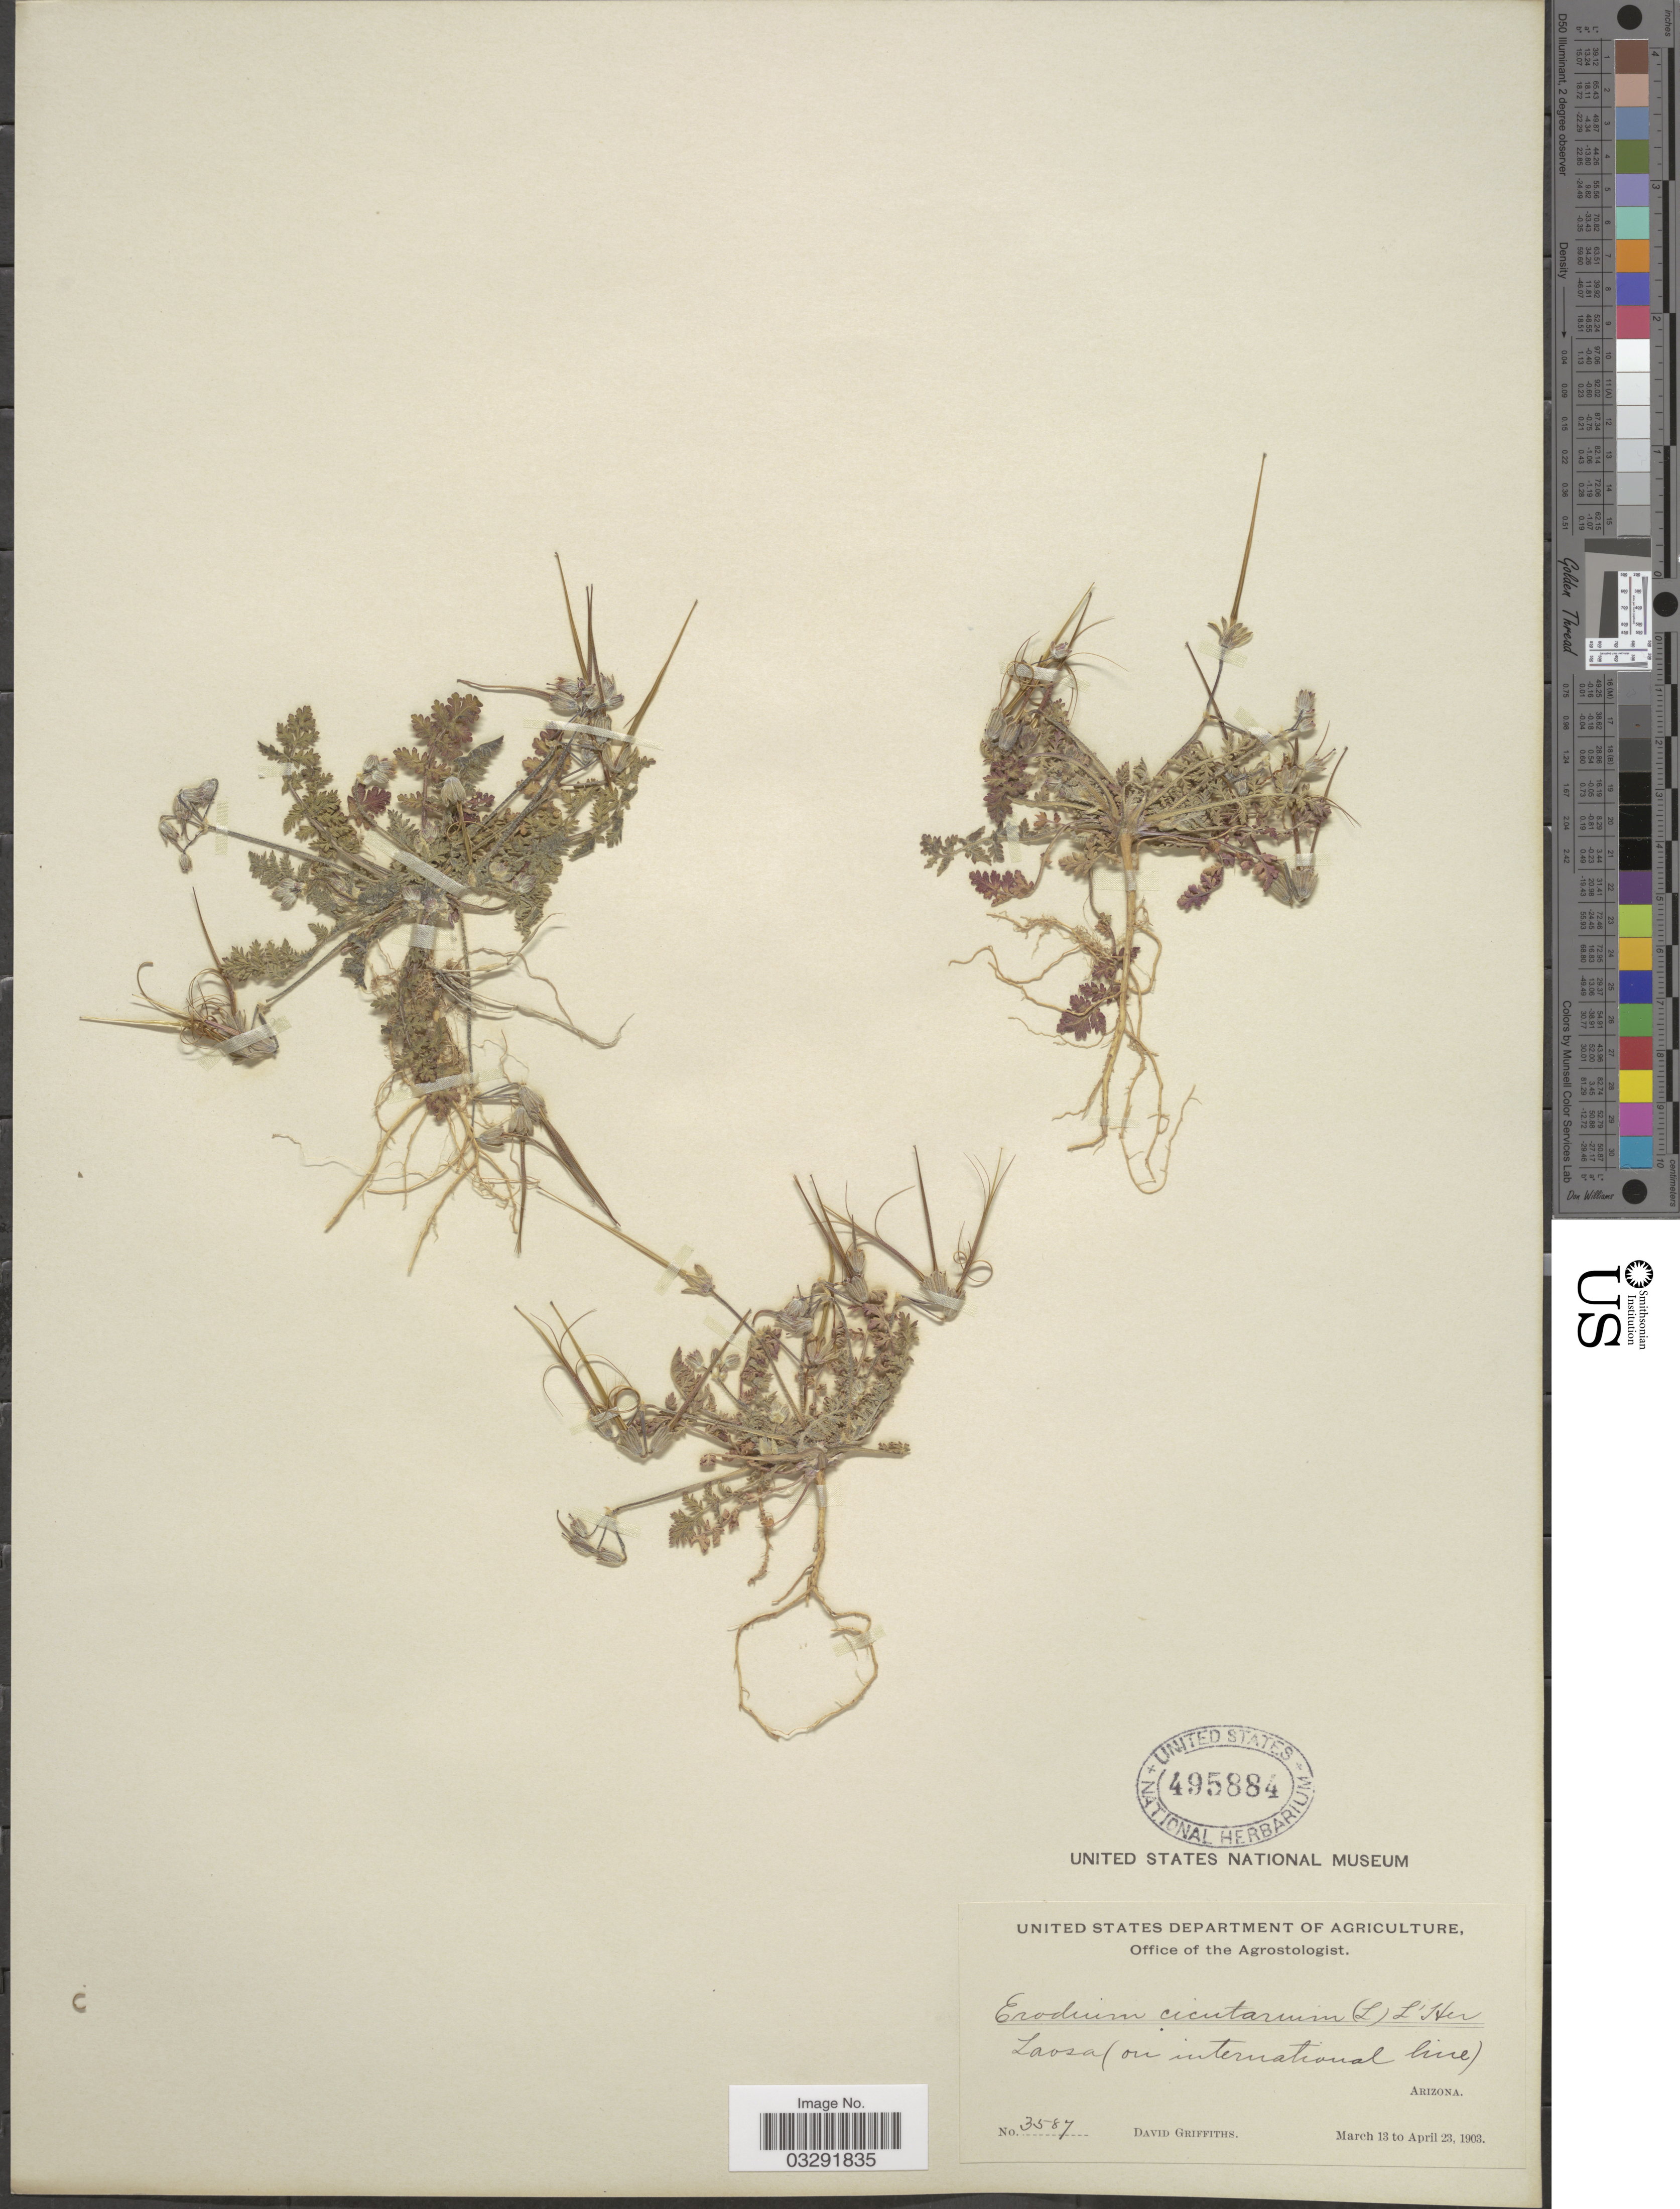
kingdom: Plantae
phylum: Tracheophyta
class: Magnoliopsida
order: Geraniales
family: Geraniaceae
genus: Erodium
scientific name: Erodium cicutarium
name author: (L.) L'Hér.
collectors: D. Griffiths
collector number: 3587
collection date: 1903-03-13/1903-04-23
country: United States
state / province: Arizona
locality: Laosa (on international line).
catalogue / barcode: US 495884